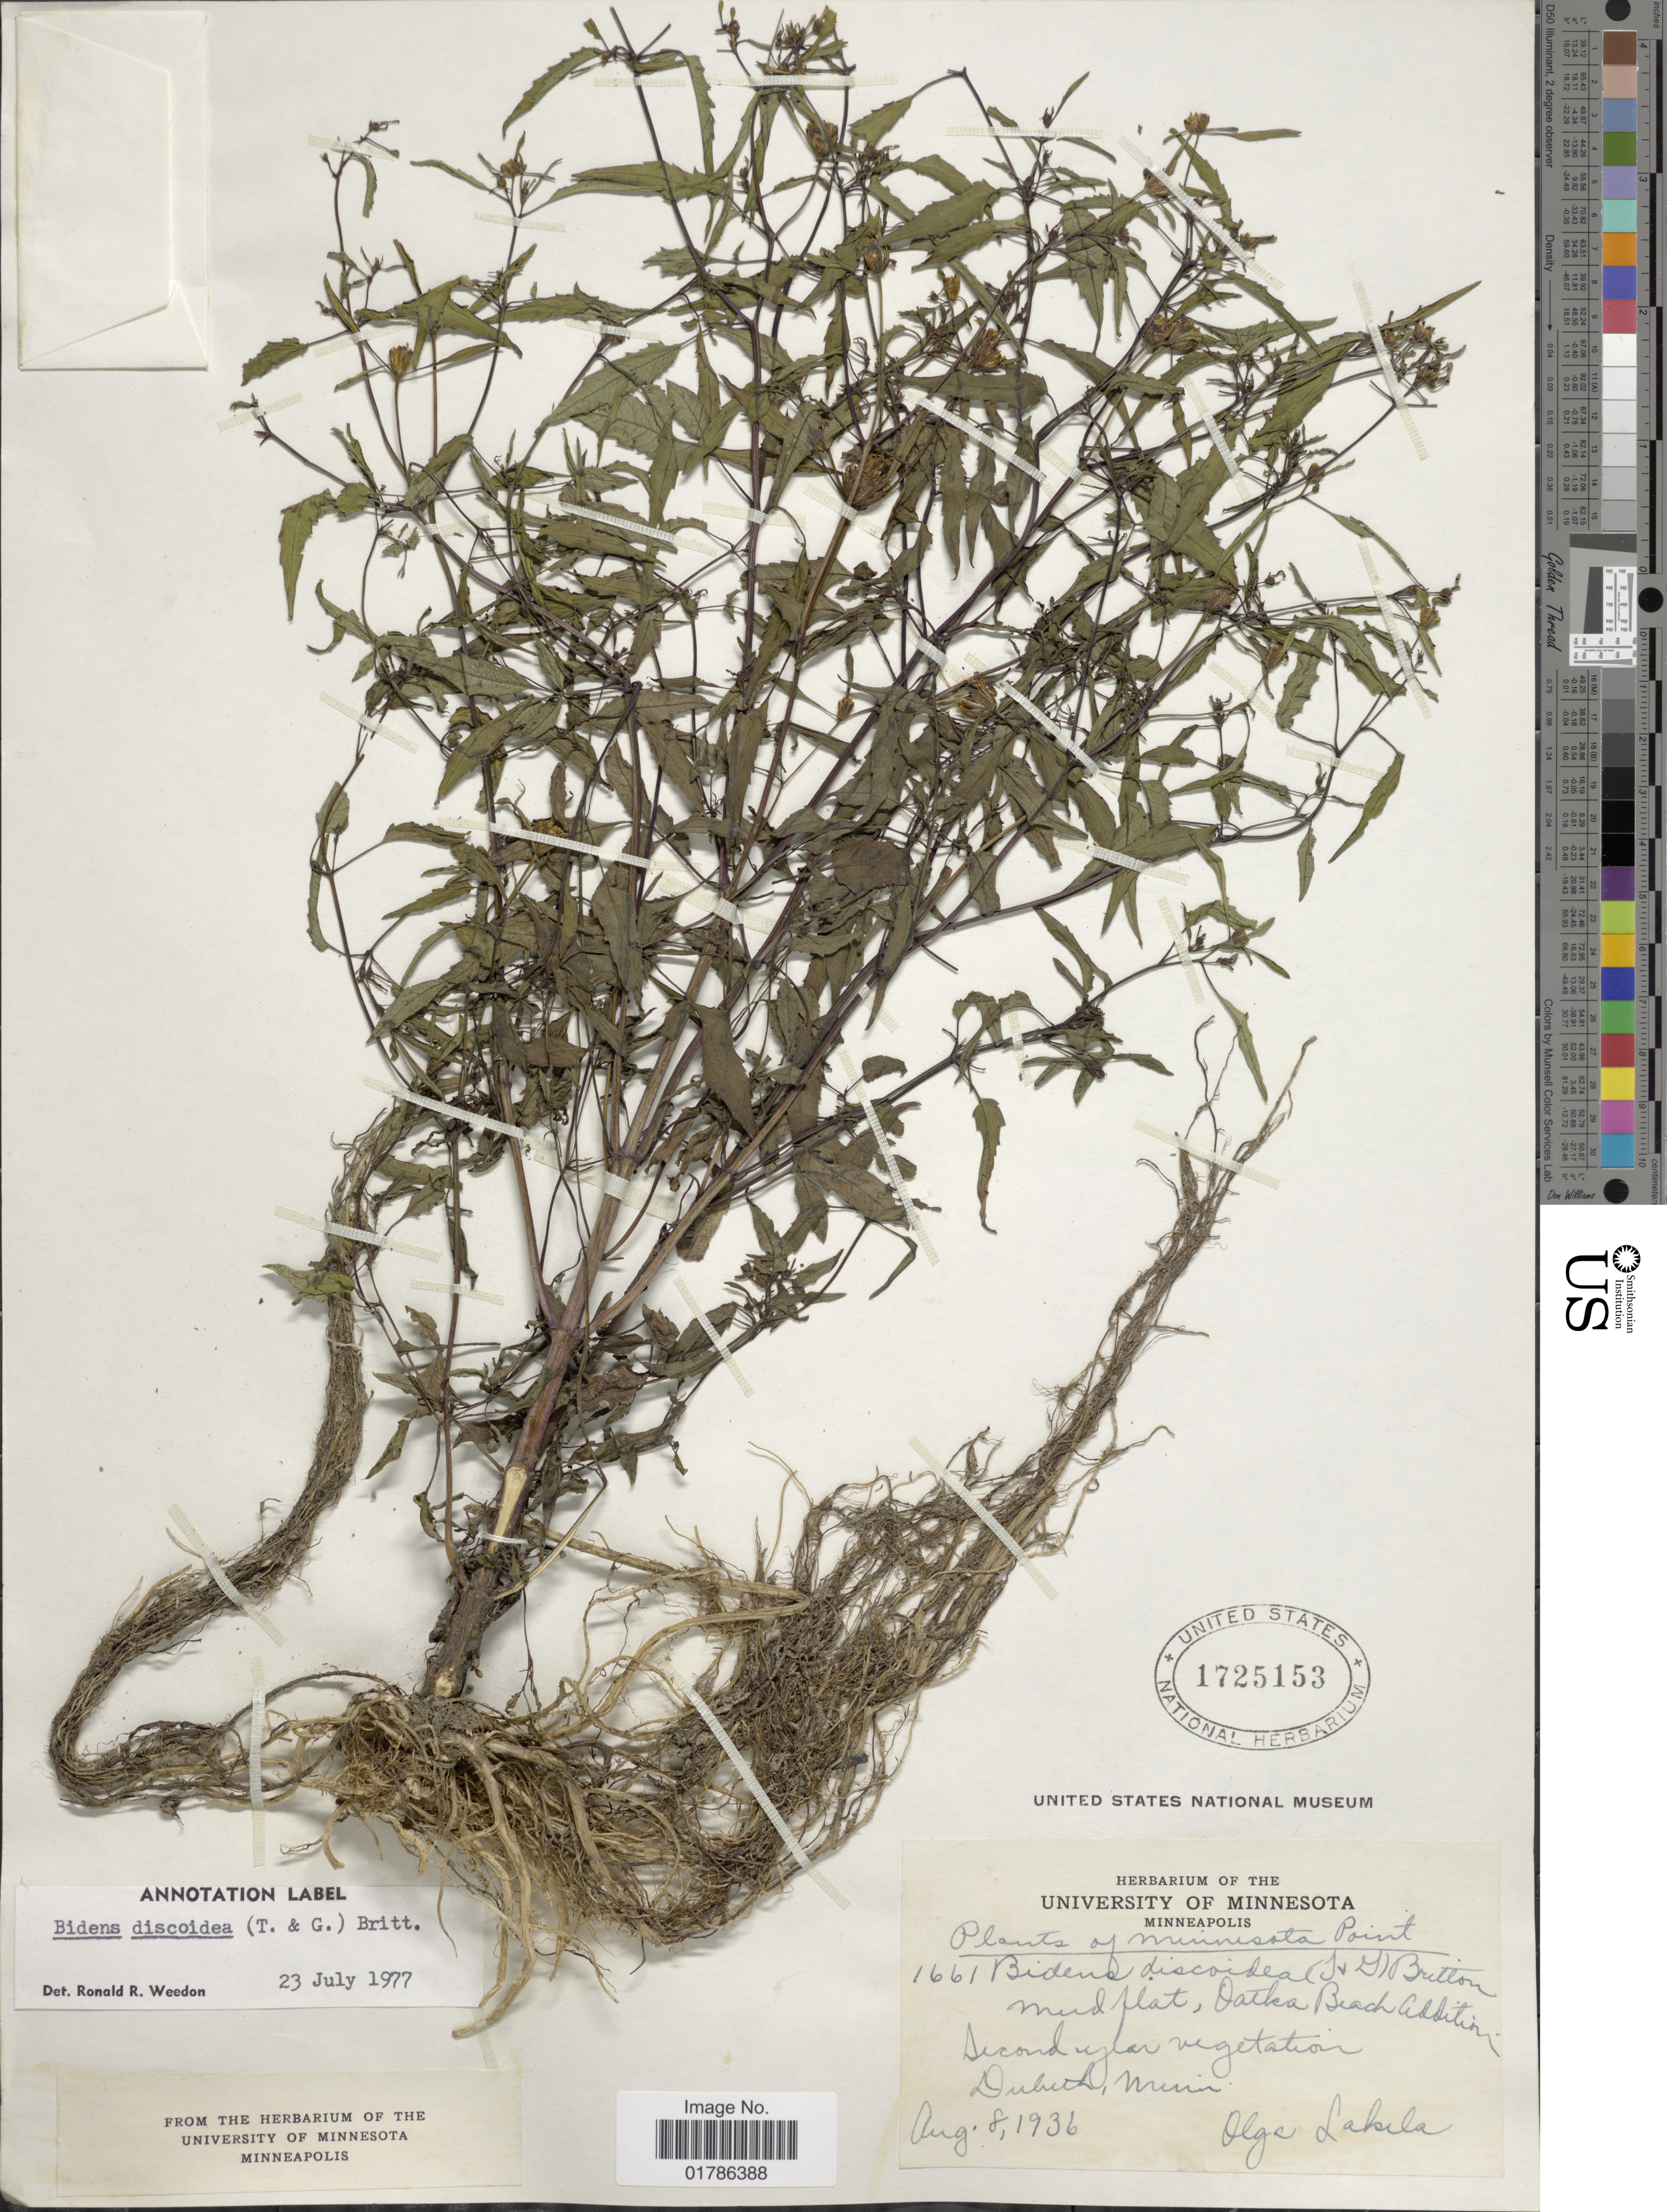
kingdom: Plantae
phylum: Tracheophyta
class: Magnoliopsida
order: Asterales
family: Asteraceae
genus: Bidens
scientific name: Bidens discoidea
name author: (Torr. & A. Gray) Britton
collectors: O. K. Lakela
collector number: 1661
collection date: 1936-08-08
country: United States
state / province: Minnesota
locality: Dubuth, Minn.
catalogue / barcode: US 1725153